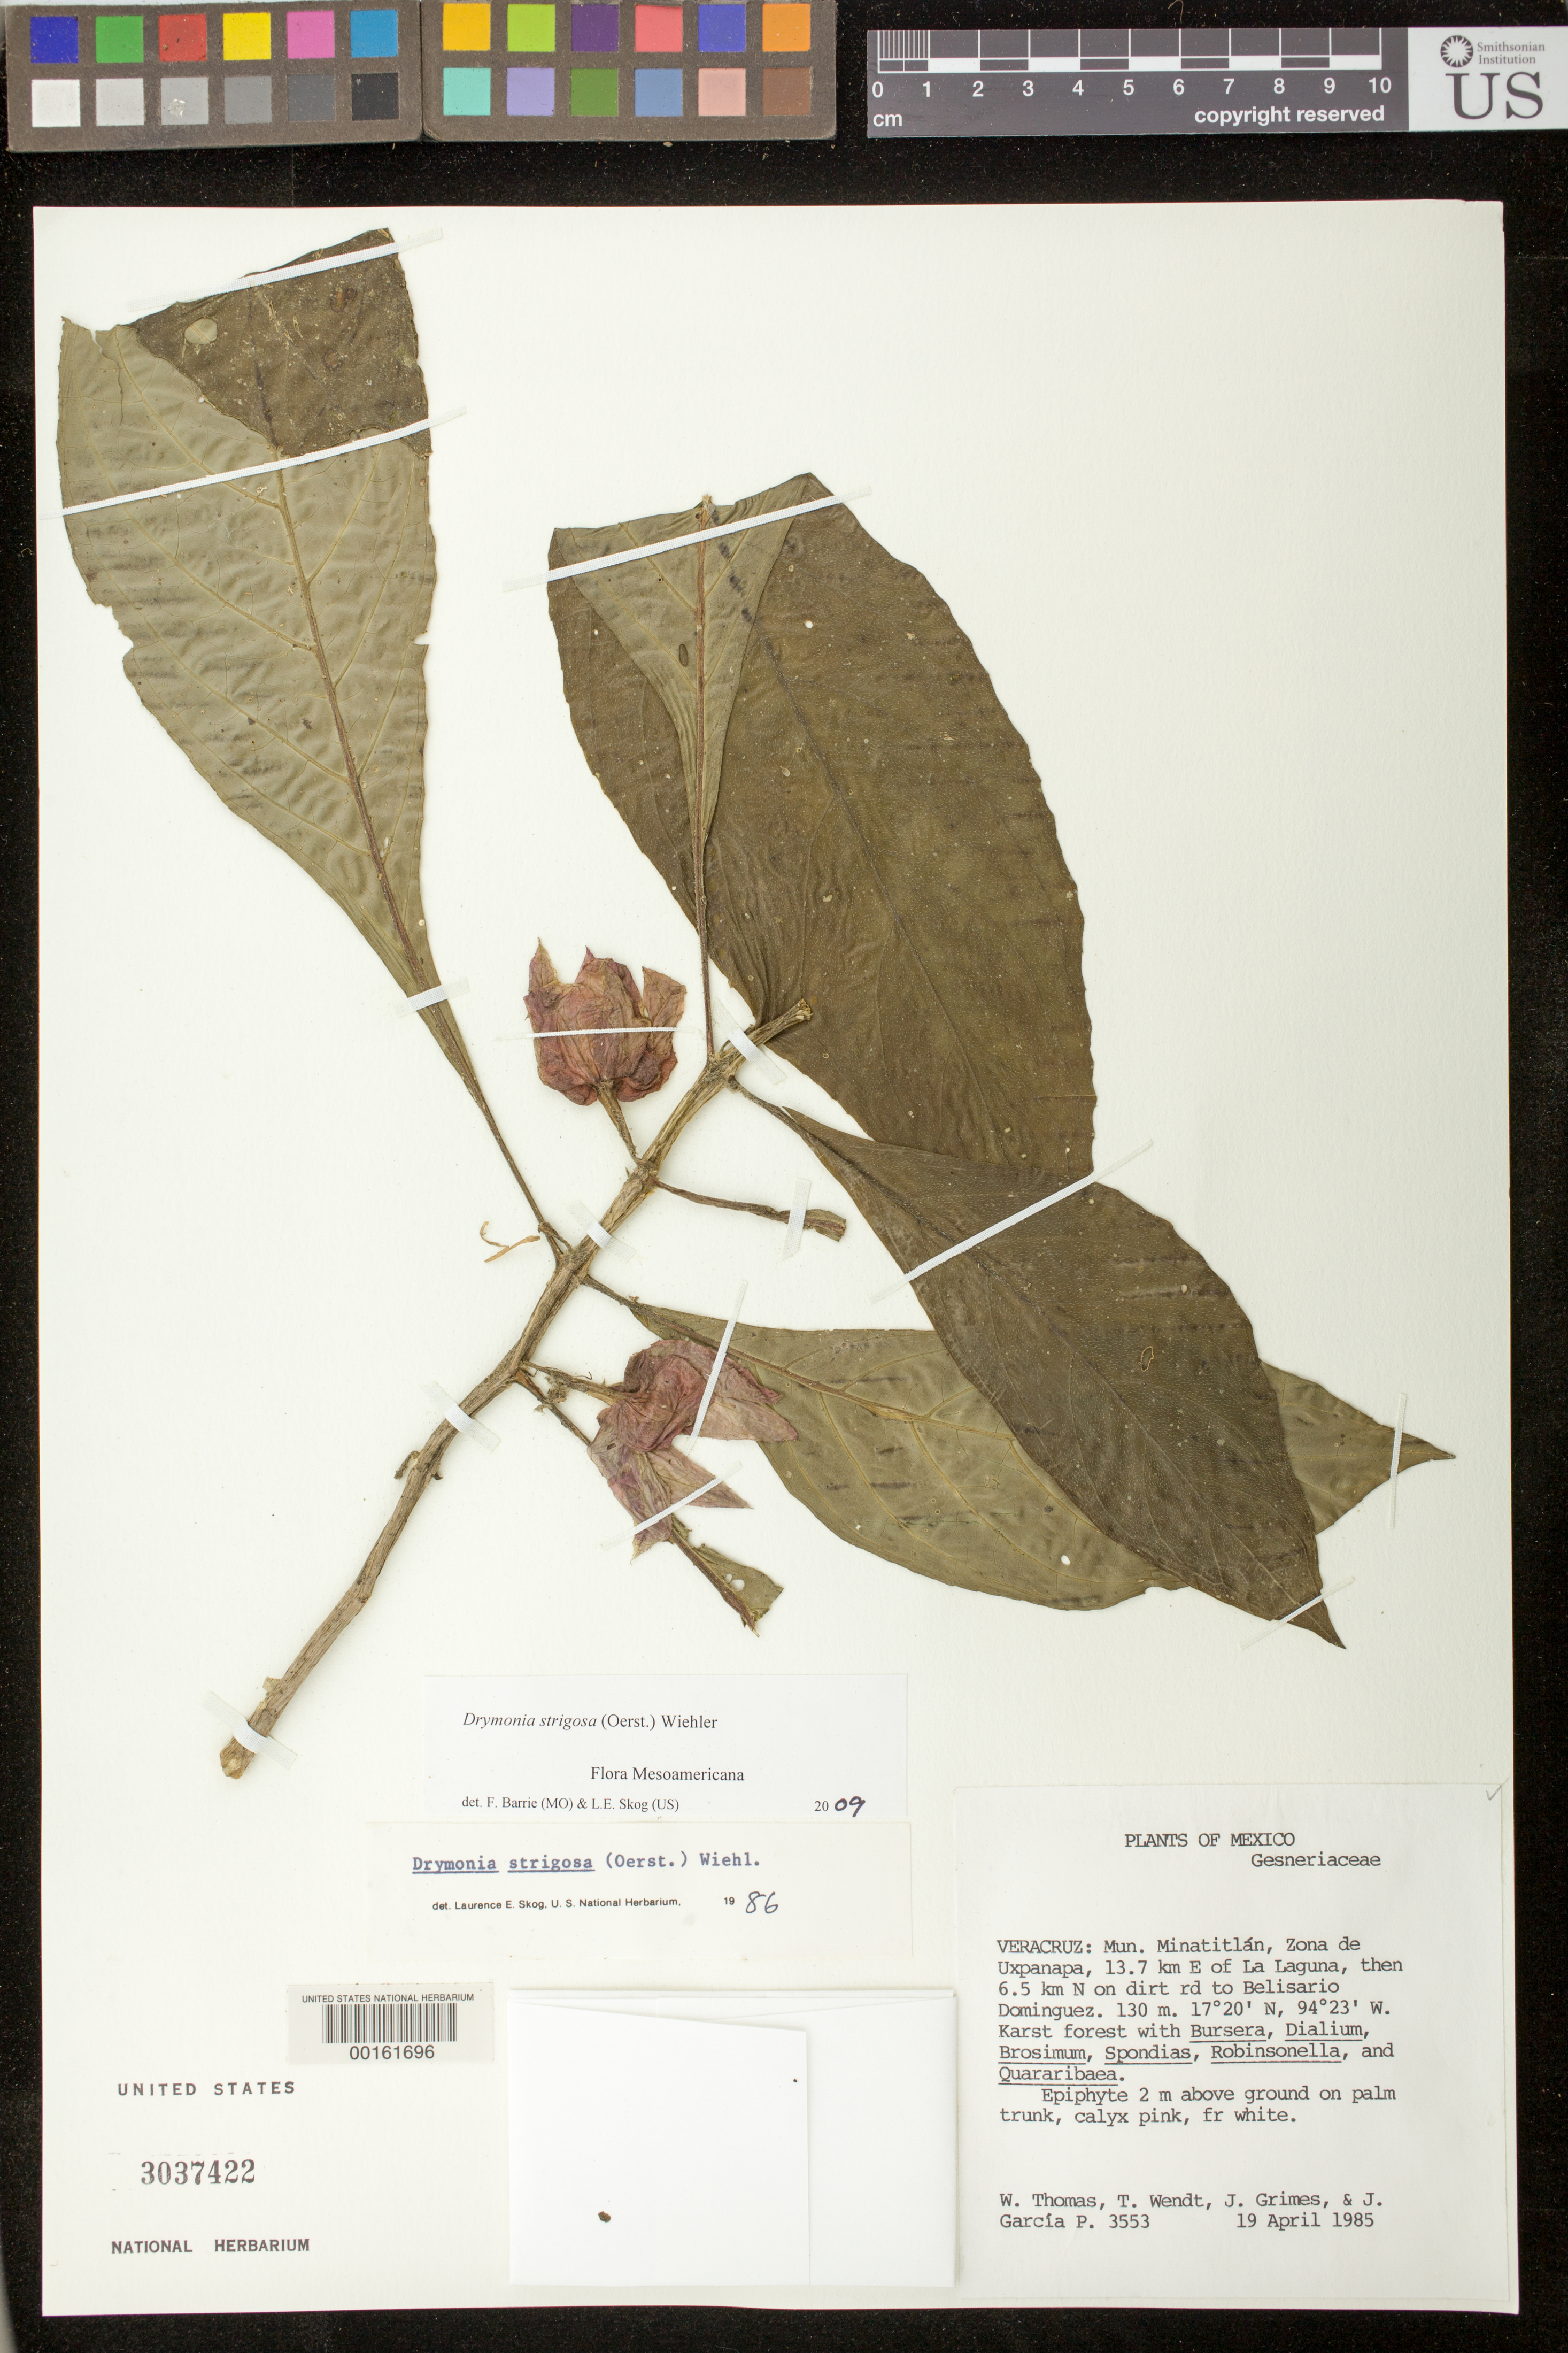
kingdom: Plantae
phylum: Tracheophyta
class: Magnoliopsida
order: Lamiales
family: Gesneriaceae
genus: Drymonia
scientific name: Drymonia strigosa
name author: (Oerst.) Wiehler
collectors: W. W. Thomas, T. L. Wendt, J. Grimes & J. Garcia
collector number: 3553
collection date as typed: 19 Apr 1985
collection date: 1985-04-19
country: Mexico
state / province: Veracruz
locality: Mun. Minatitlan, zona de Uxpanapa, 13.7 km E of La Laguna, then 6.5 km N on dirt rd to Belisario Dominguez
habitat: Karst forest with Bursera, Dialium, Brosimum, Spondias, ..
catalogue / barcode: US 3037422